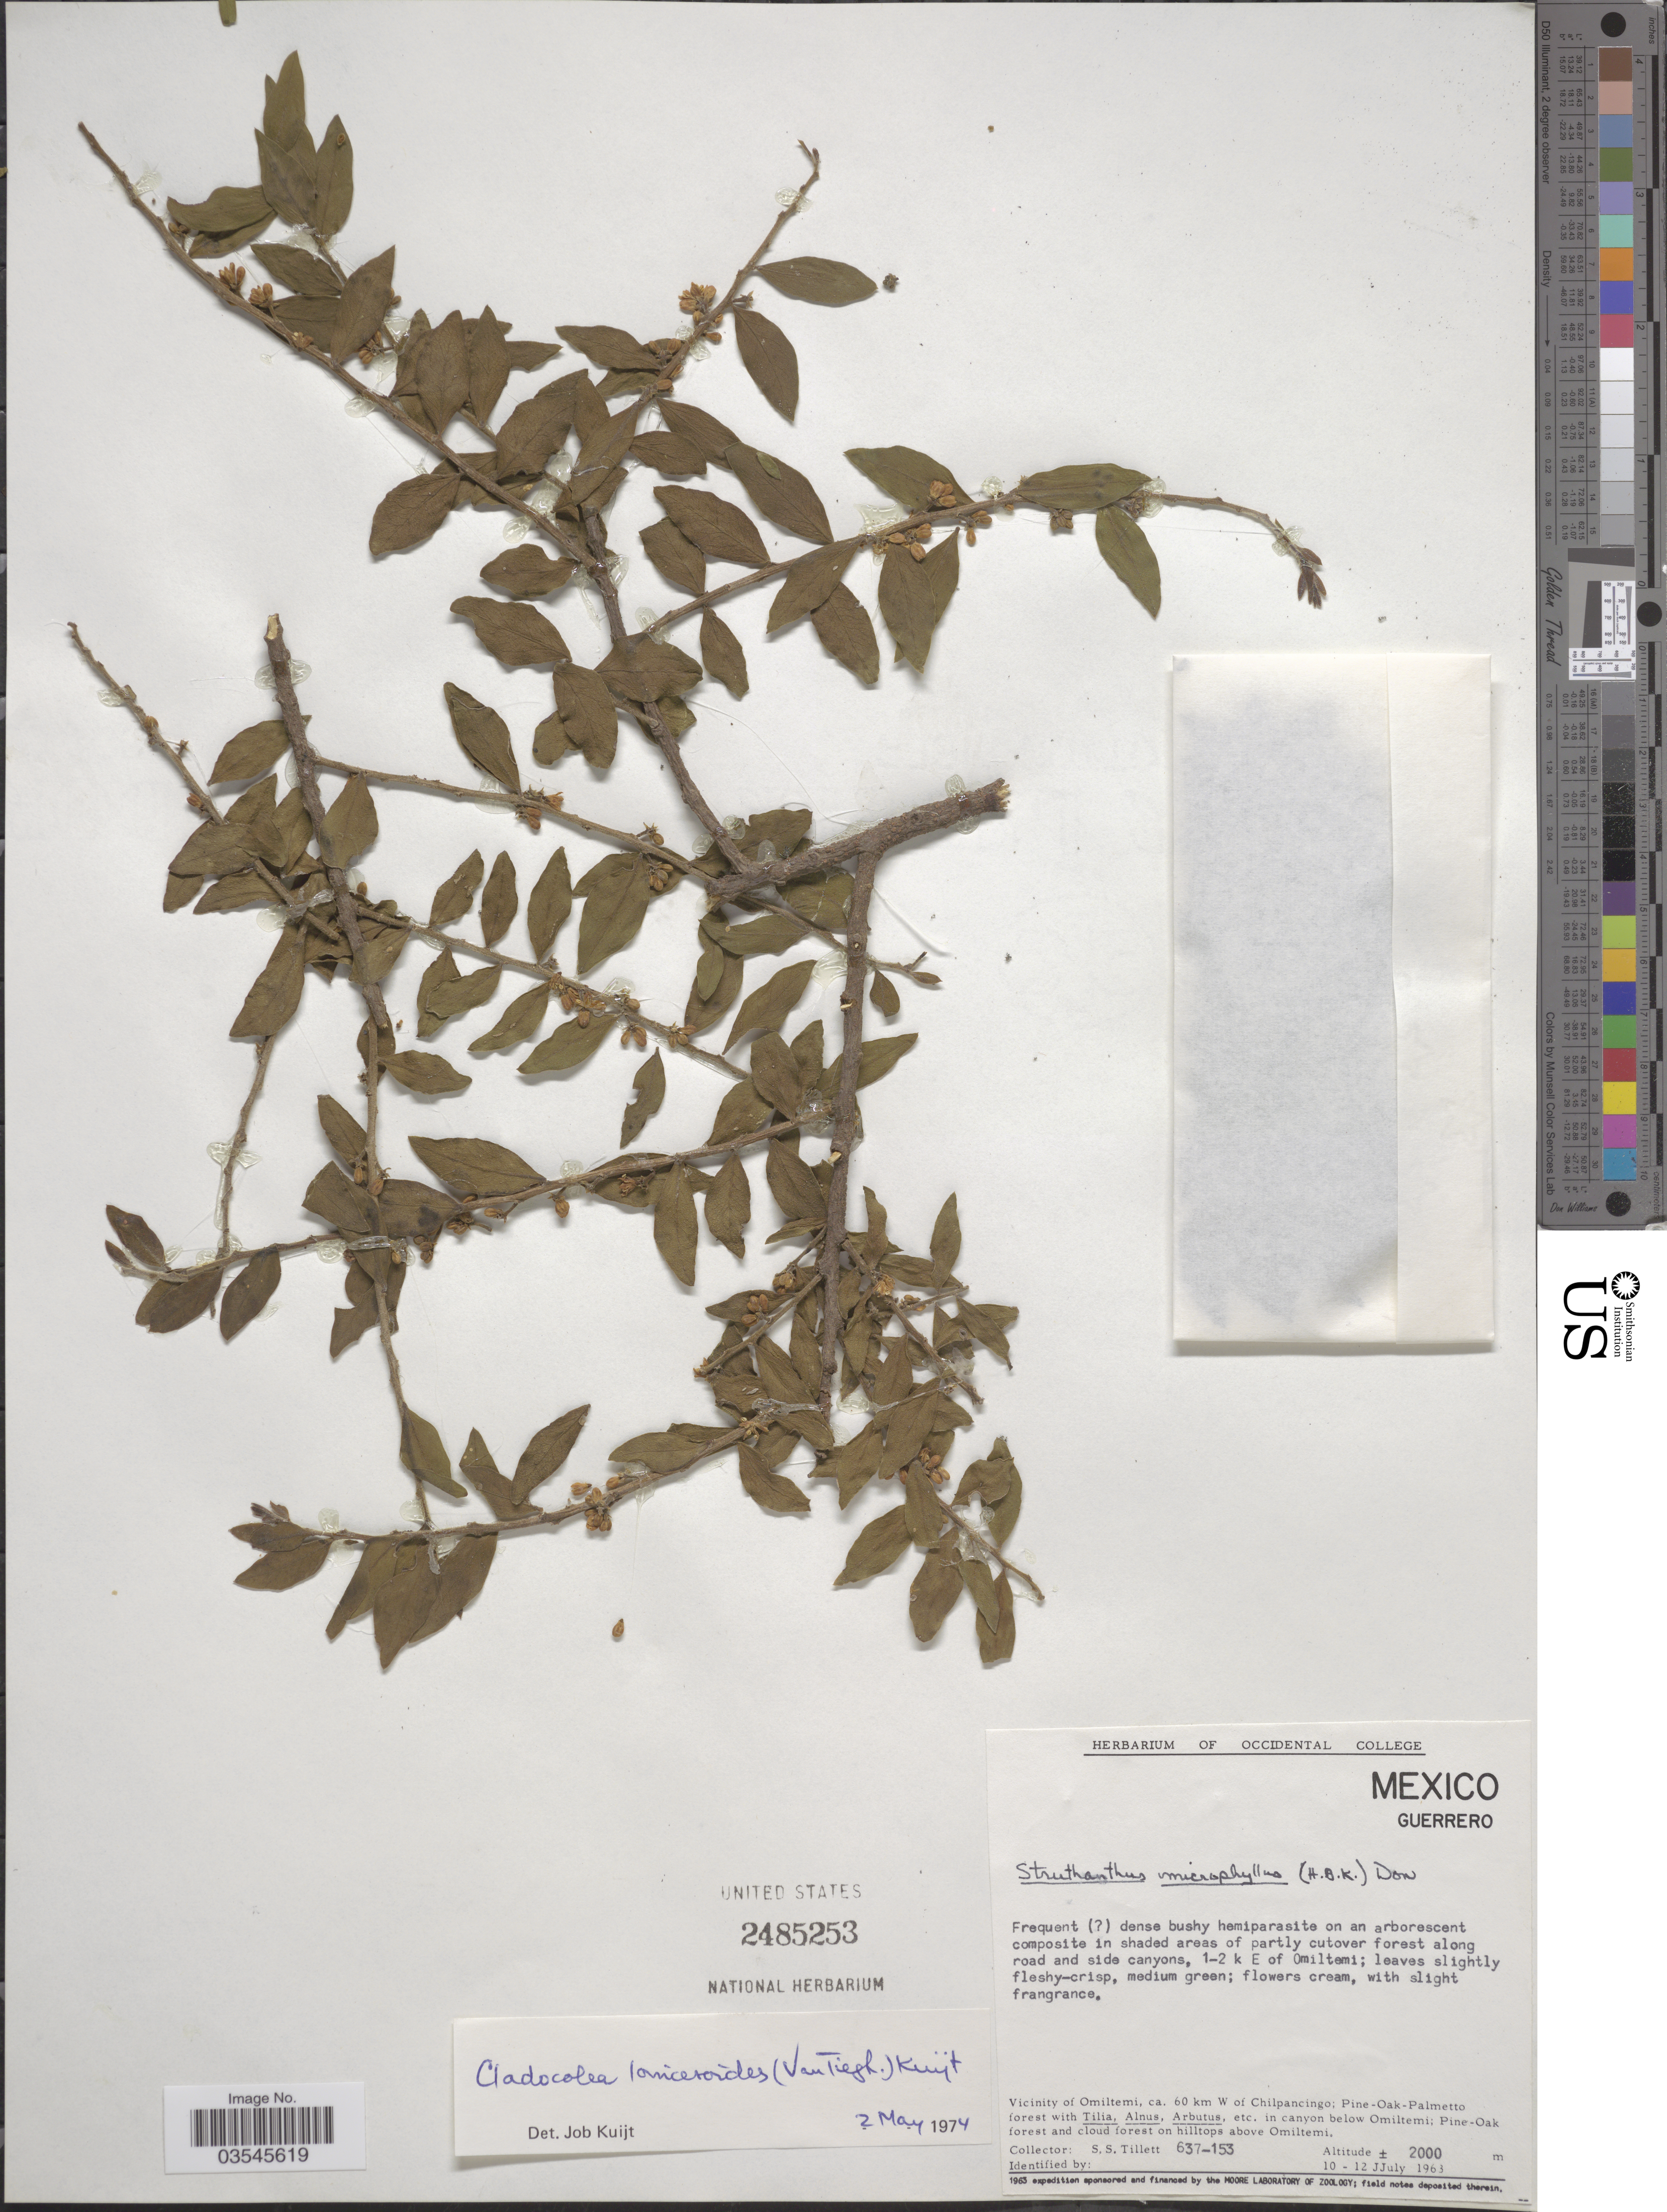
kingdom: Plantae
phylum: Tracheophyta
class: Magnoliopsida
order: Santalales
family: Loranthaceae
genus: Cladocolea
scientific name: Cladocolea loniceroides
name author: (Tiegh.) Kuijt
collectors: S. S. Tillett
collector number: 637-153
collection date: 1963-07-10/1963-07-12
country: Mexico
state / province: Guerrero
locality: Vicinity of Omiltemi, ca. 60 km W of Chilpancingo. Above Omiltemi.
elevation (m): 2000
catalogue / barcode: US 2485253